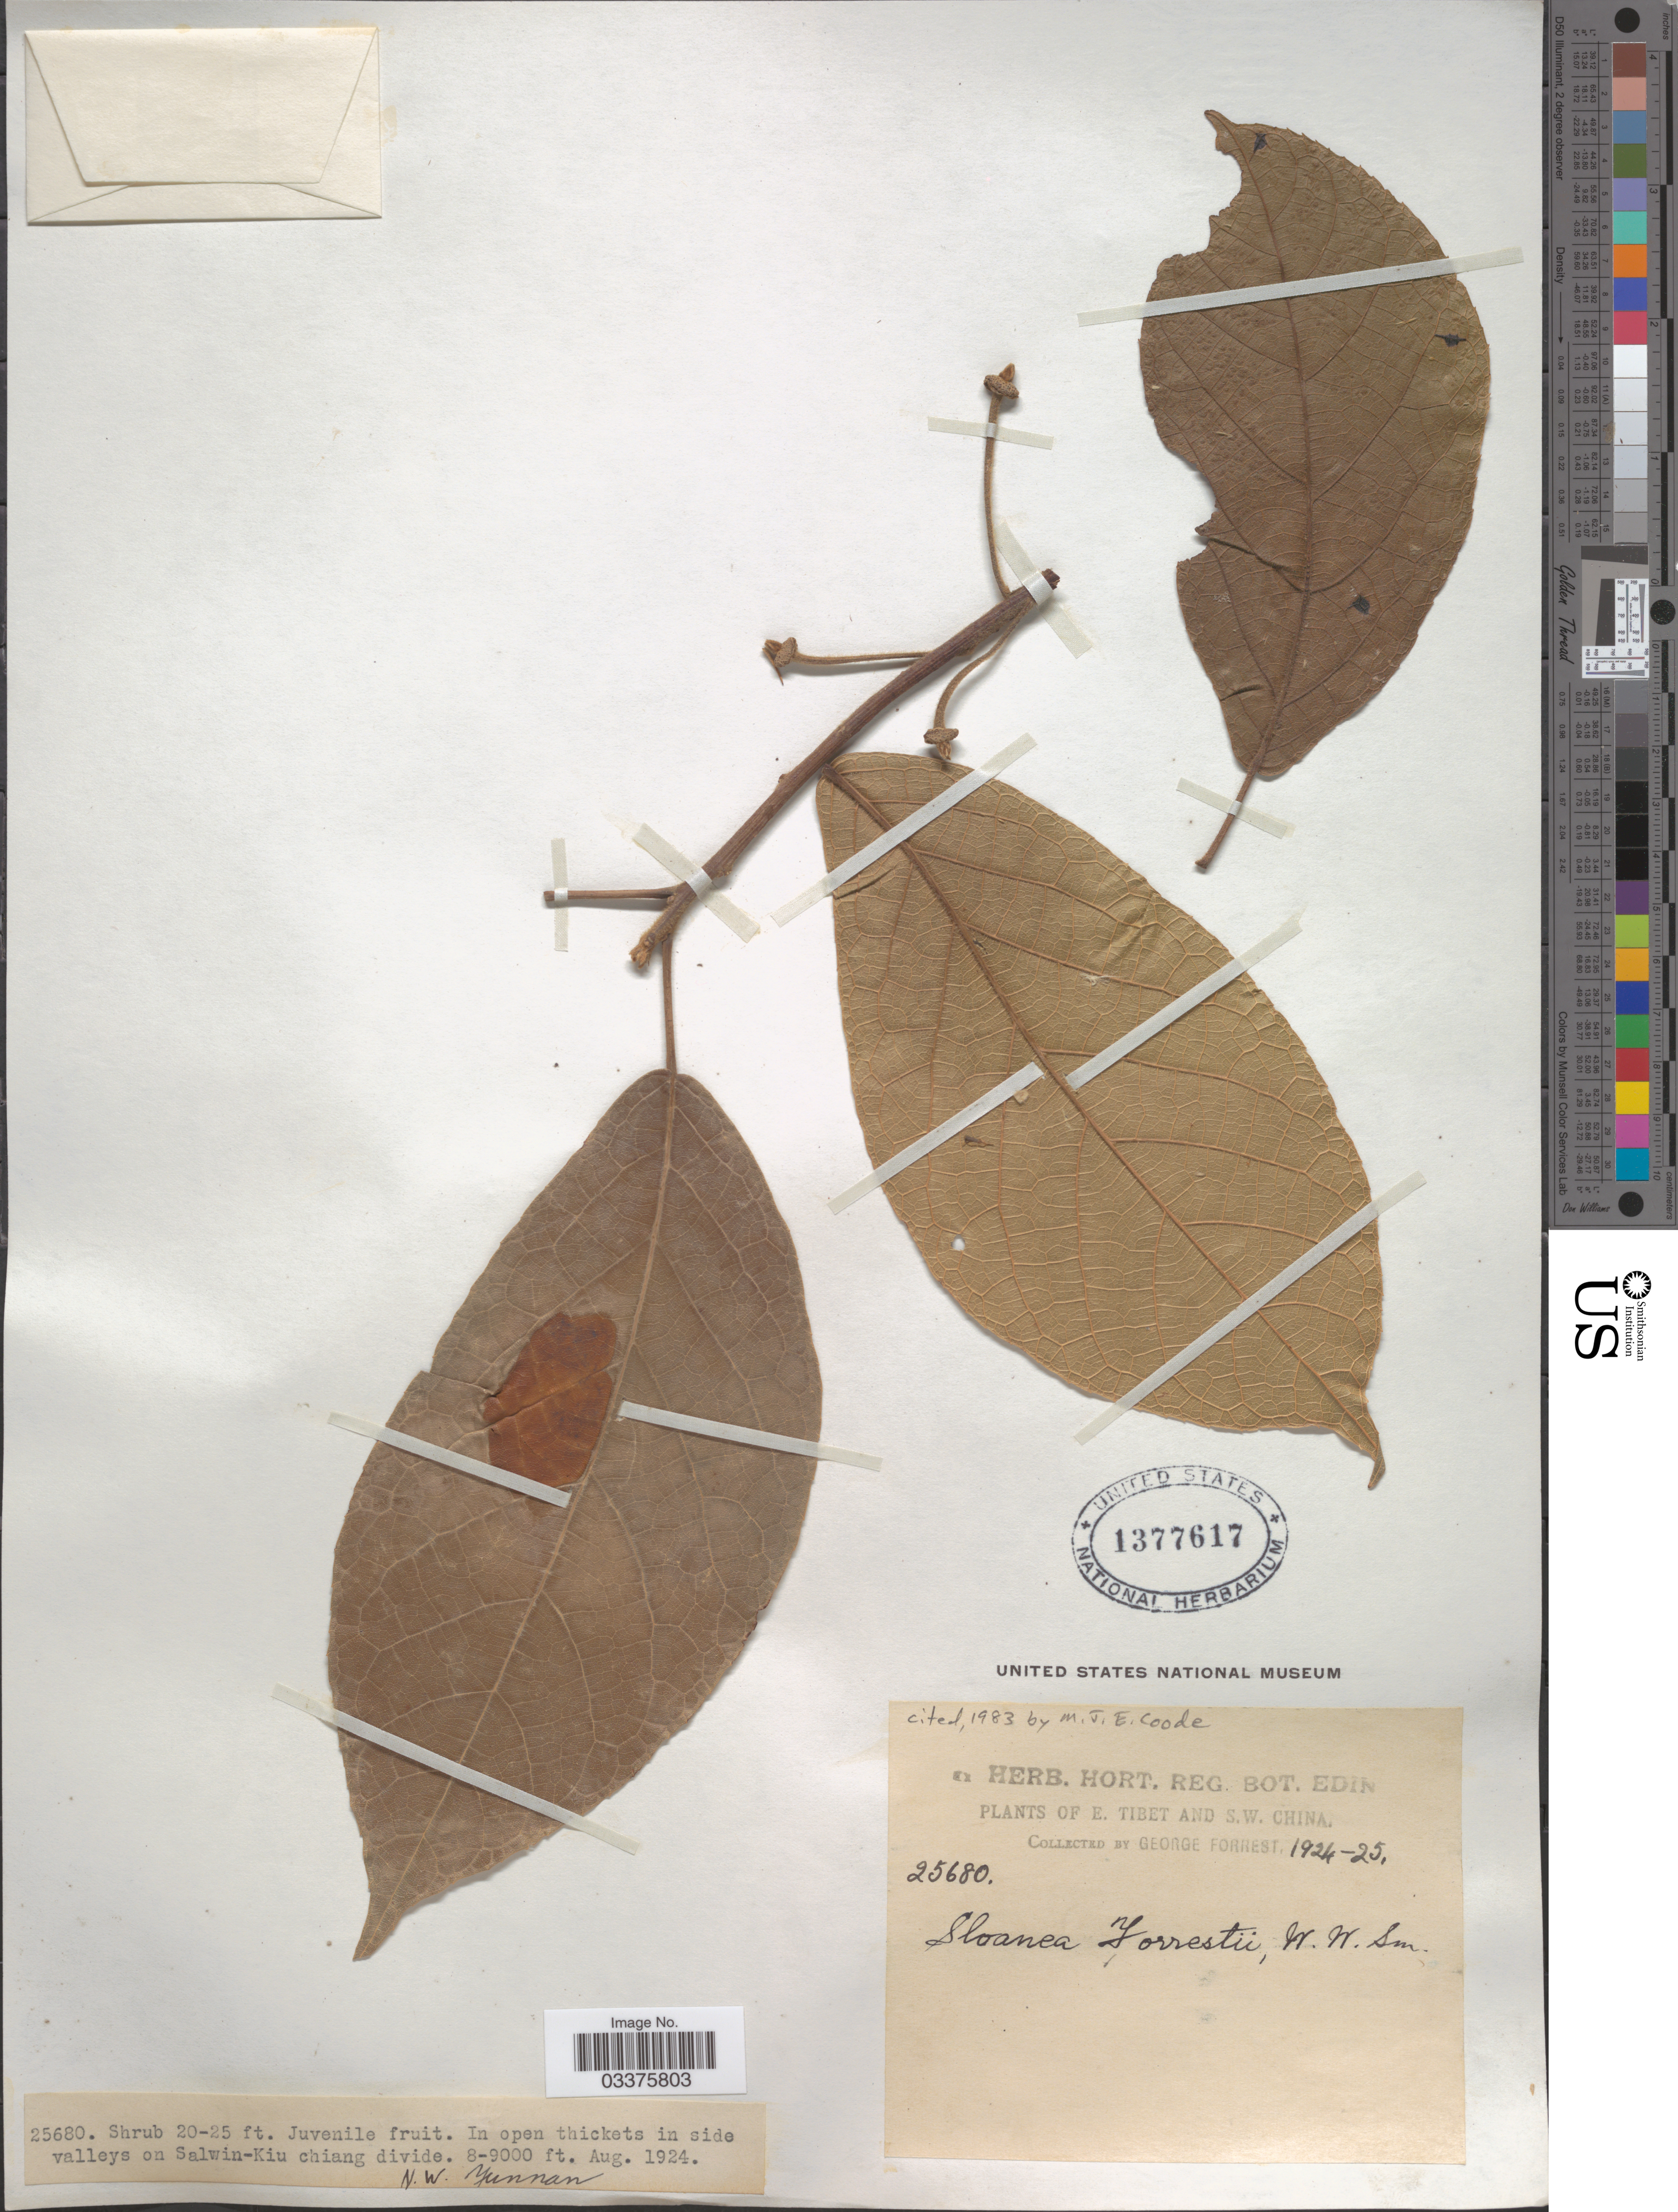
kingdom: Plantae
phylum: Tracheophyta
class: Magnoliopsida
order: Oxalidales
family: Elaeocarpaceae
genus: Sloanea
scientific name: Sloanea forrestii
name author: W.W. Sm.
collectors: G. Forrest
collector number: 25680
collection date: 1924-08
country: China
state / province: Yunnan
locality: S. W. China. N. W. Yunnan. In side valleys on Salwin-Kiu chiang divide.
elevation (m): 2438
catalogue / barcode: US 1377617